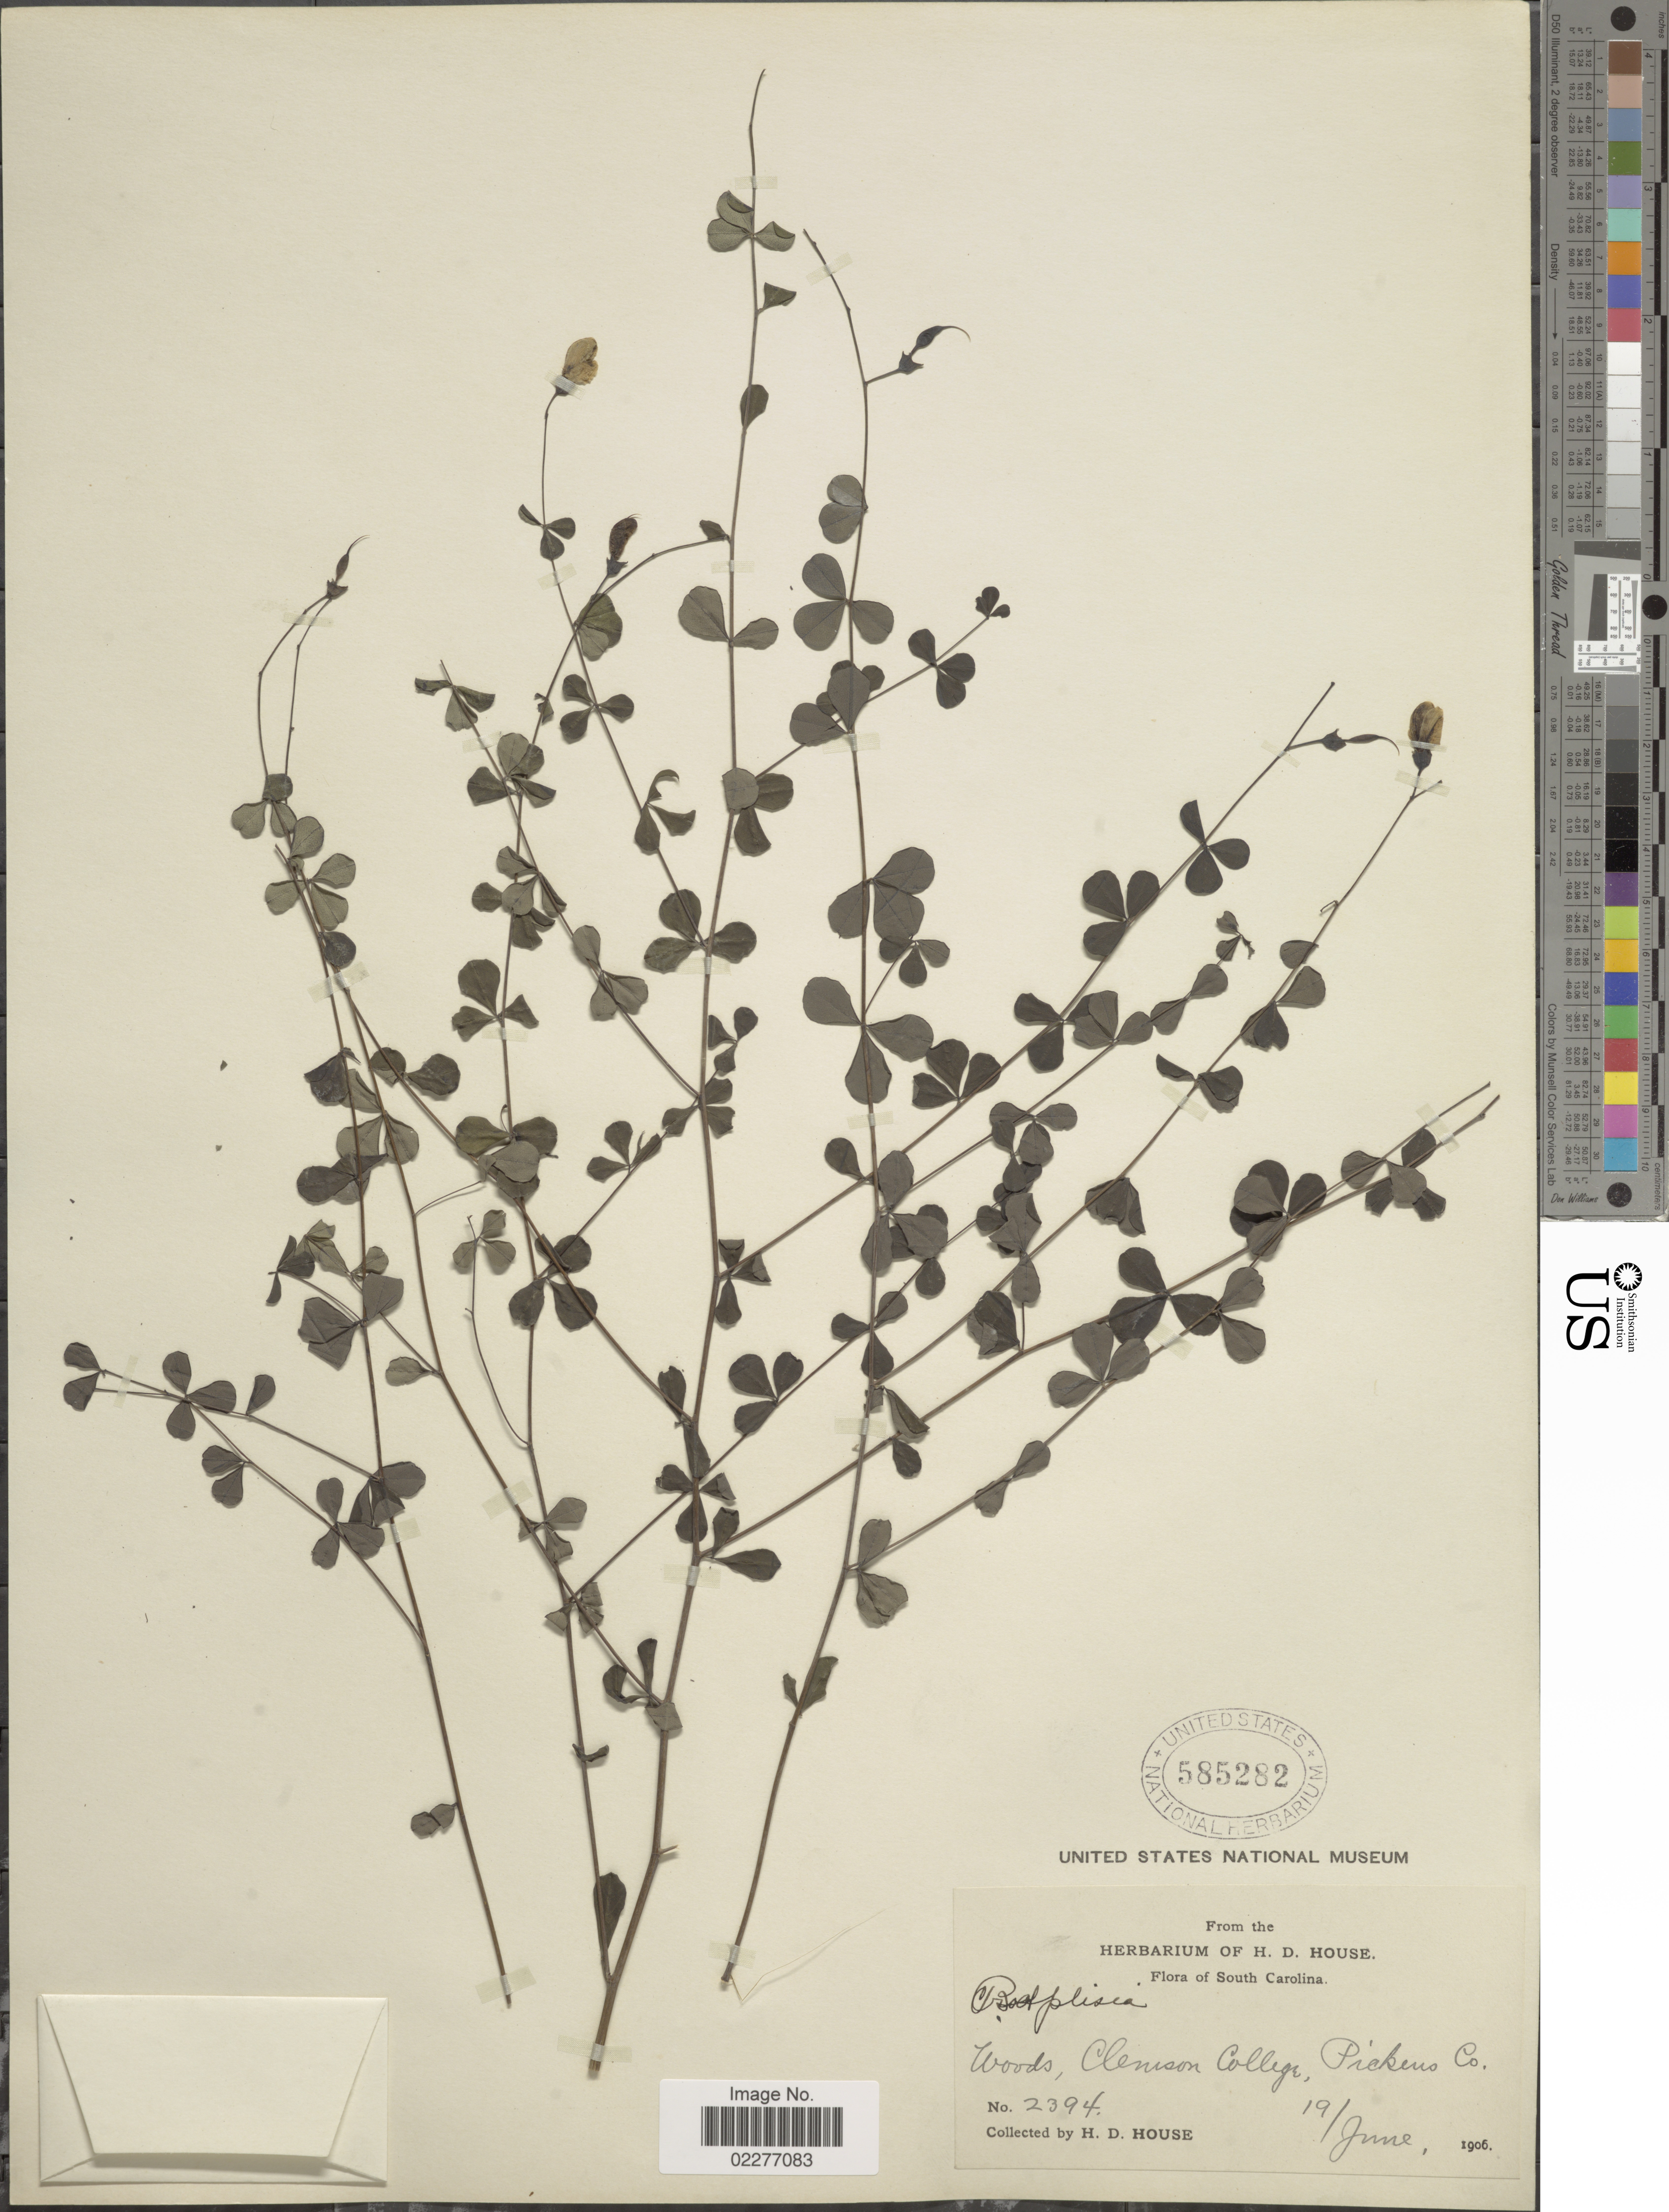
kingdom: Plantae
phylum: Tracheophyta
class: Magnoliopsida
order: Fabales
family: Fabaceae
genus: Baptisia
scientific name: Baptisia tinctoria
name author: (L.) R. Br.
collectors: H. D. House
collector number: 2394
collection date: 1906-06-19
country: United States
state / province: South Carolina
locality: Woods, Clenson College, Pickens Co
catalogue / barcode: US 585282